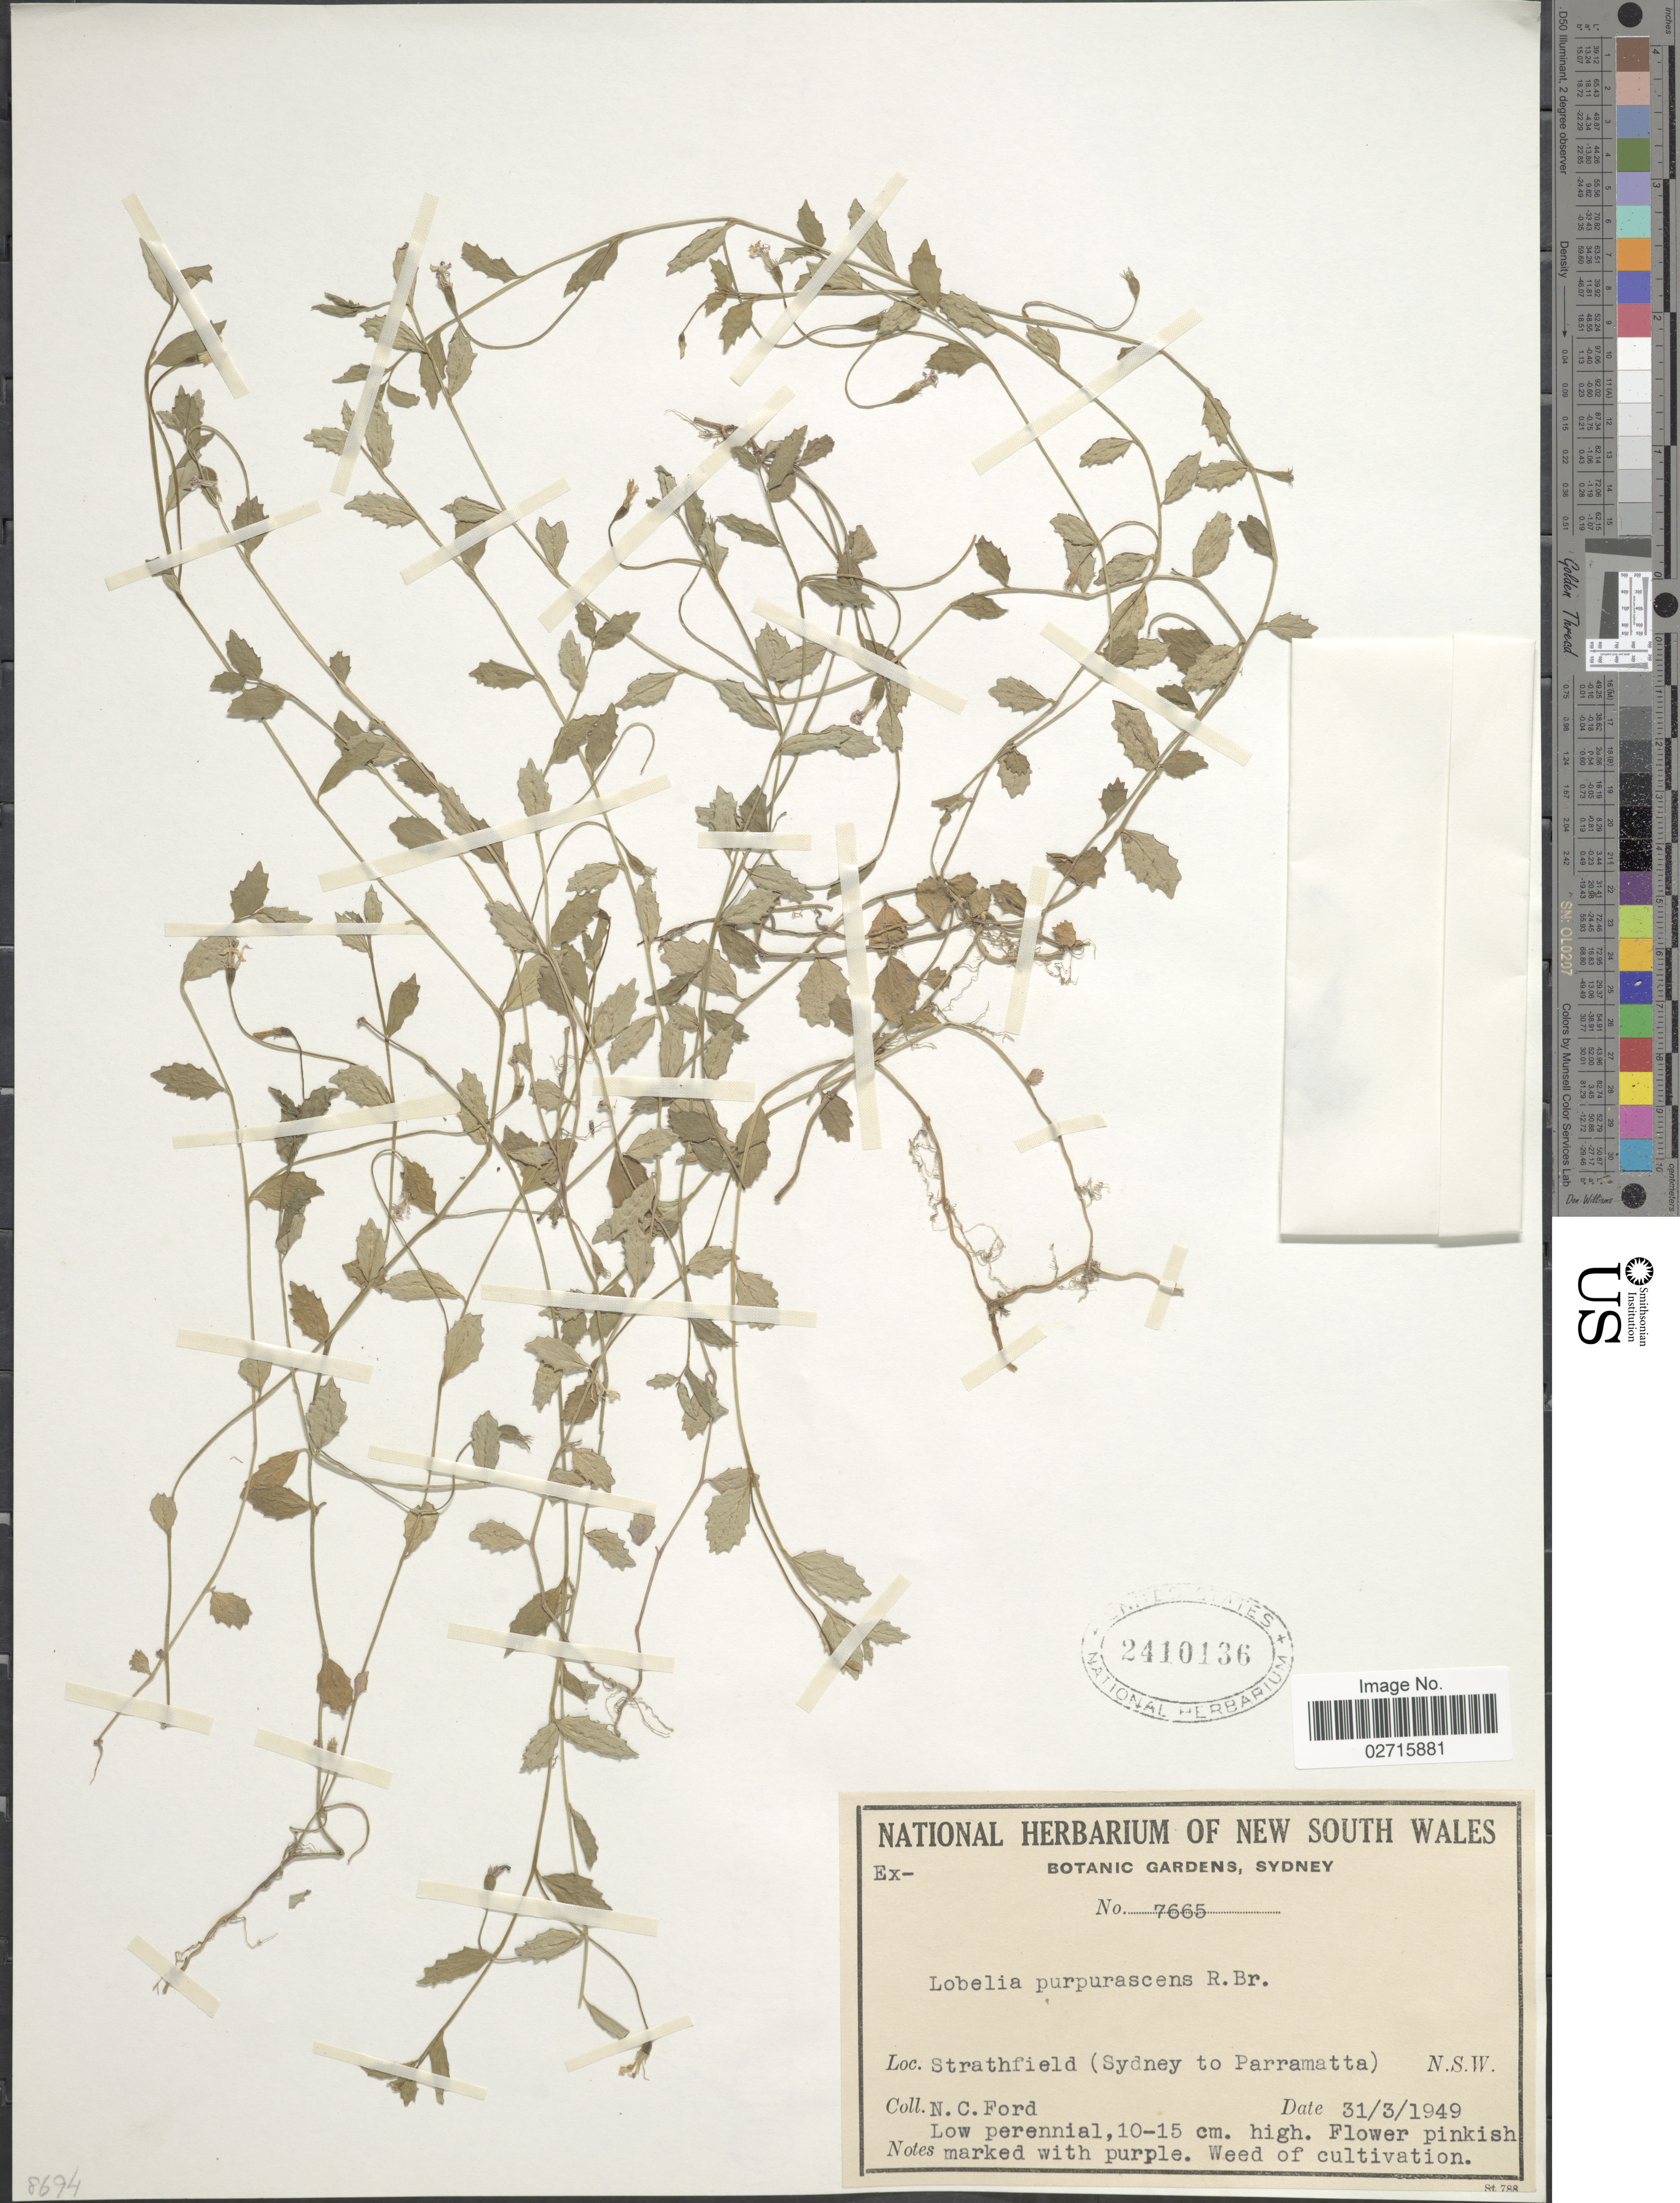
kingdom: Plantae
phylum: Tracheophyta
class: Magnoliopsida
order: Asterales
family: Campanulaceae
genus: Lobelia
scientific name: Lobelia purpurascens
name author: R. Br.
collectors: N. Ford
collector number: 7665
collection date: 1949-03-31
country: Australia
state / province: New South Wales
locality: Strathfield (Sydney to Parramatta), weed of cultivation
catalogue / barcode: US 2410136